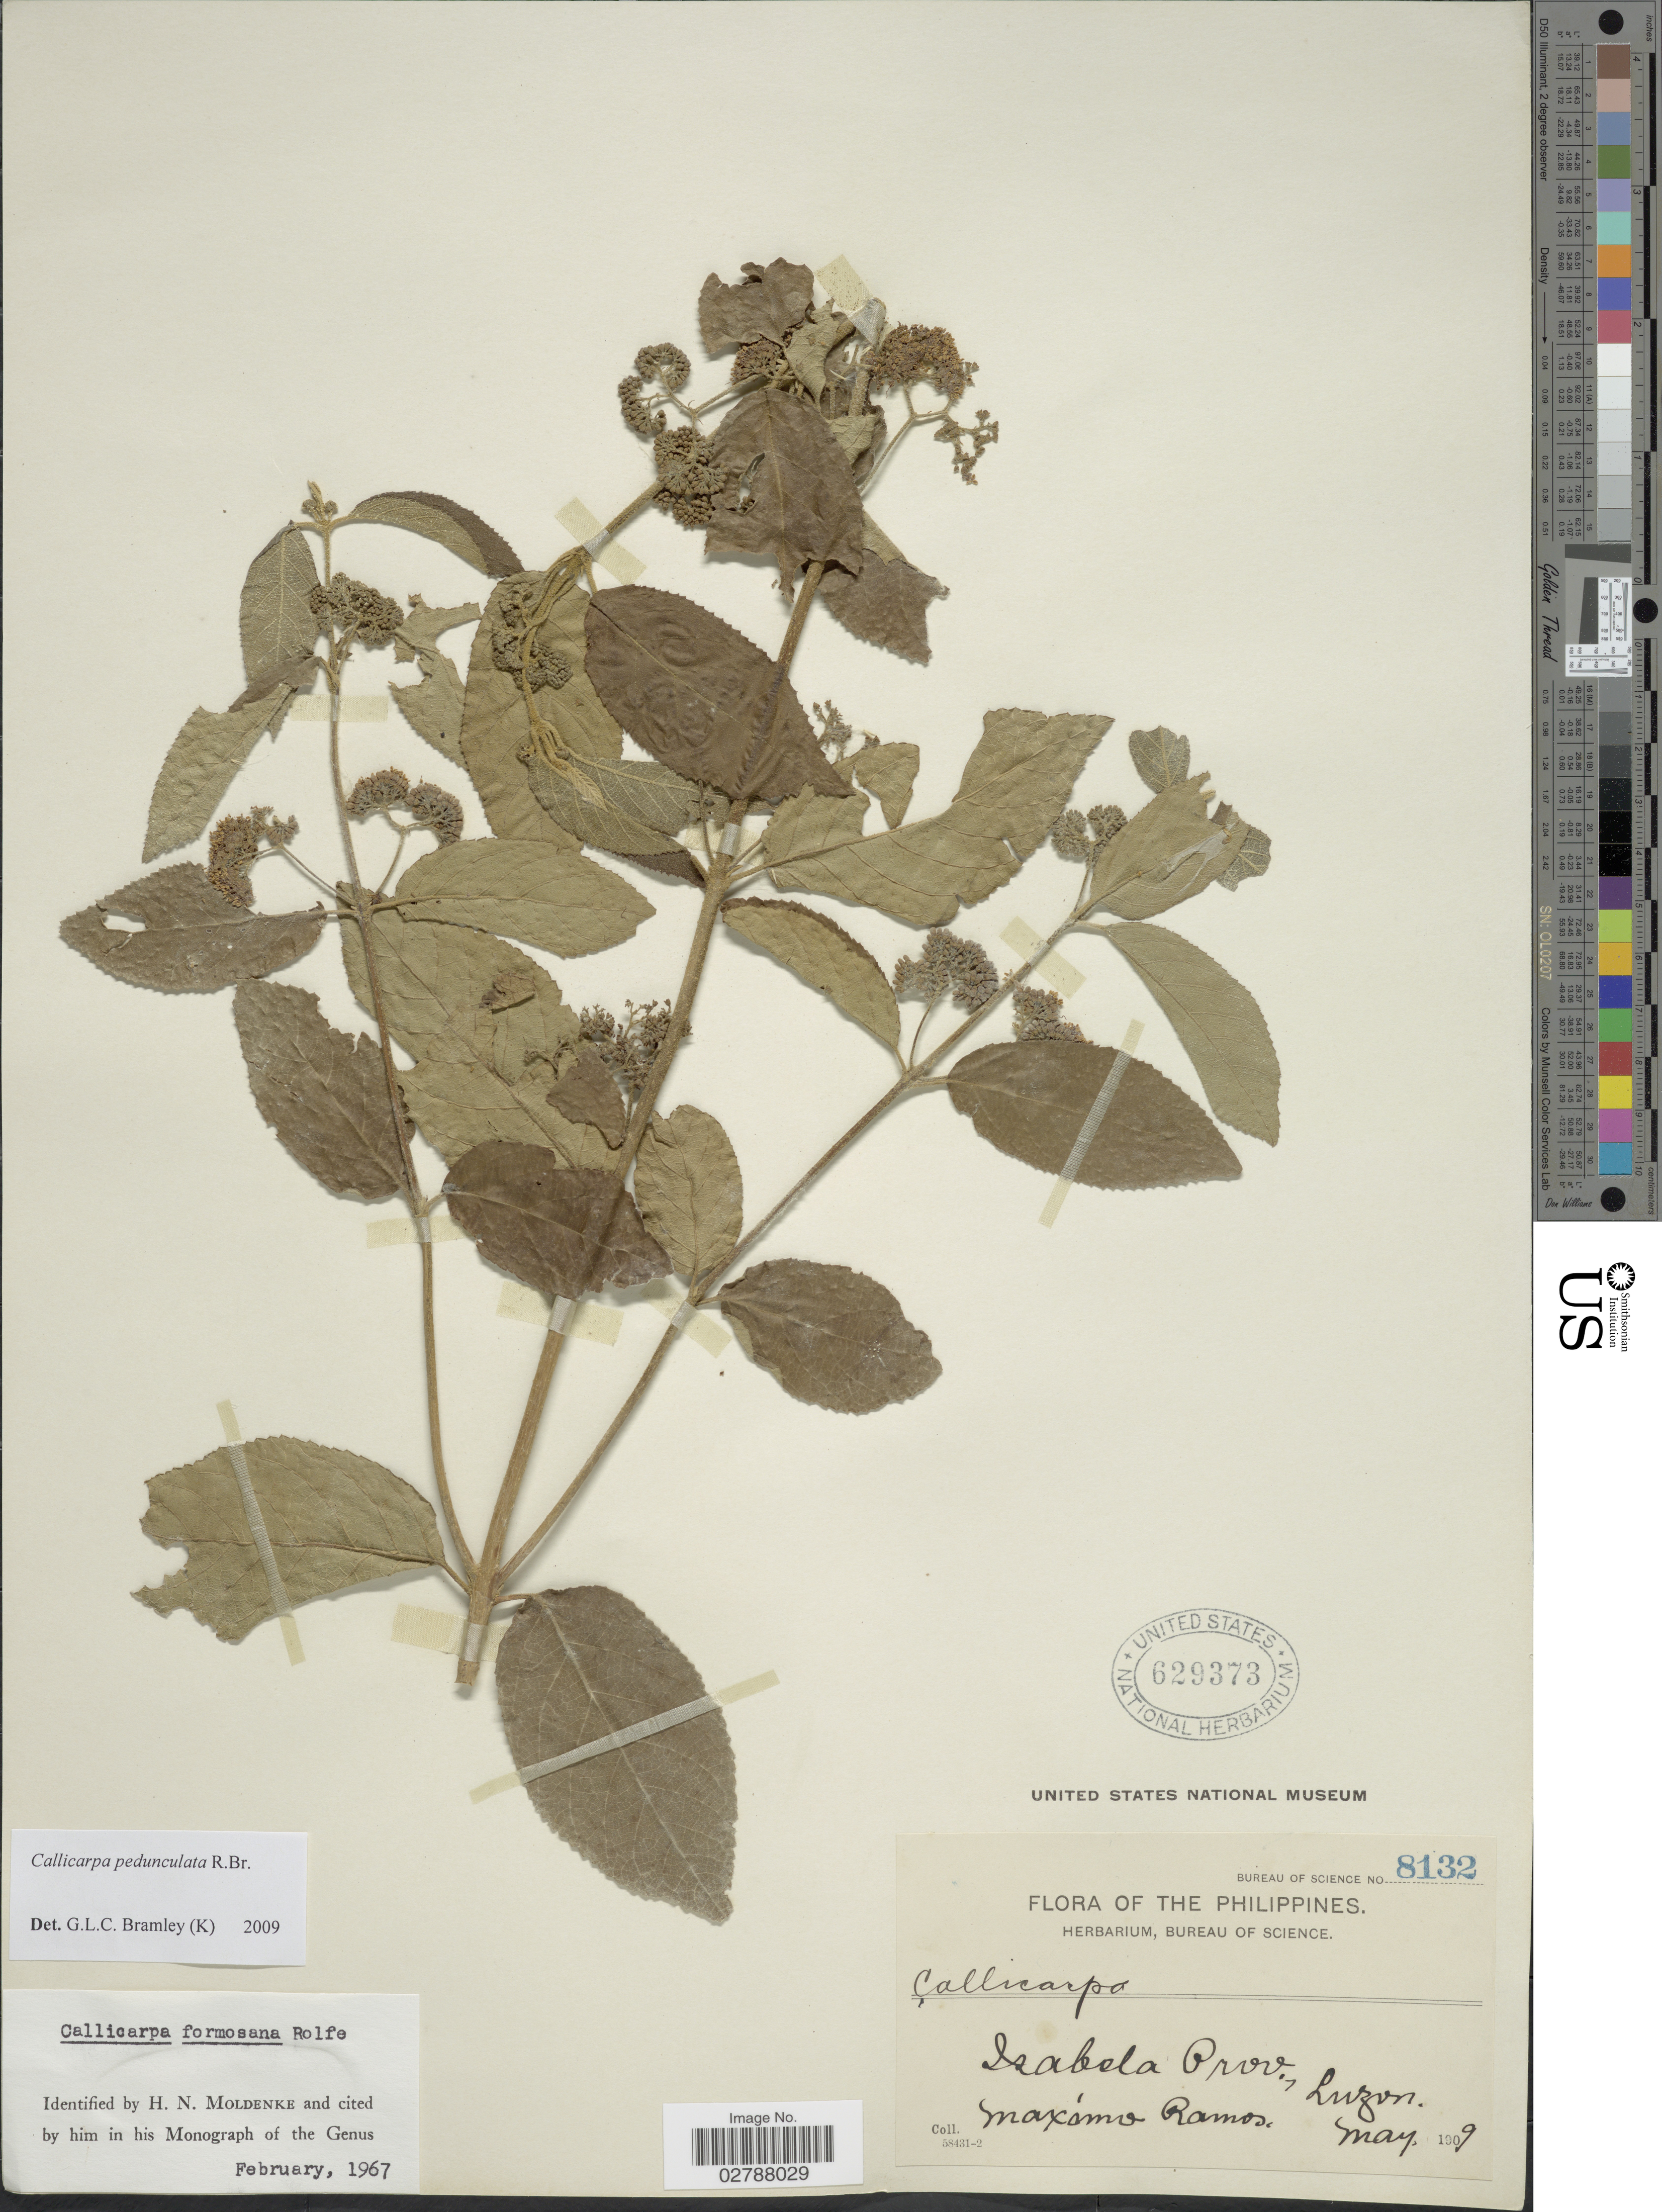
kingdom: Plantae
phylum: Tracheophyta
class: Magnoliopsida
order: Lamiales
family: Lamiaceae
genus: Callicarpa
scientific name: Callicarpa pedunculata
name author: R. Br.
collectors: M. Ramos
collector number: Bureau of Science8132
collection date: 1909-05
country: Philippines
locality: Isabela Prov., Luzon.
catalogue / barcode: US 629373